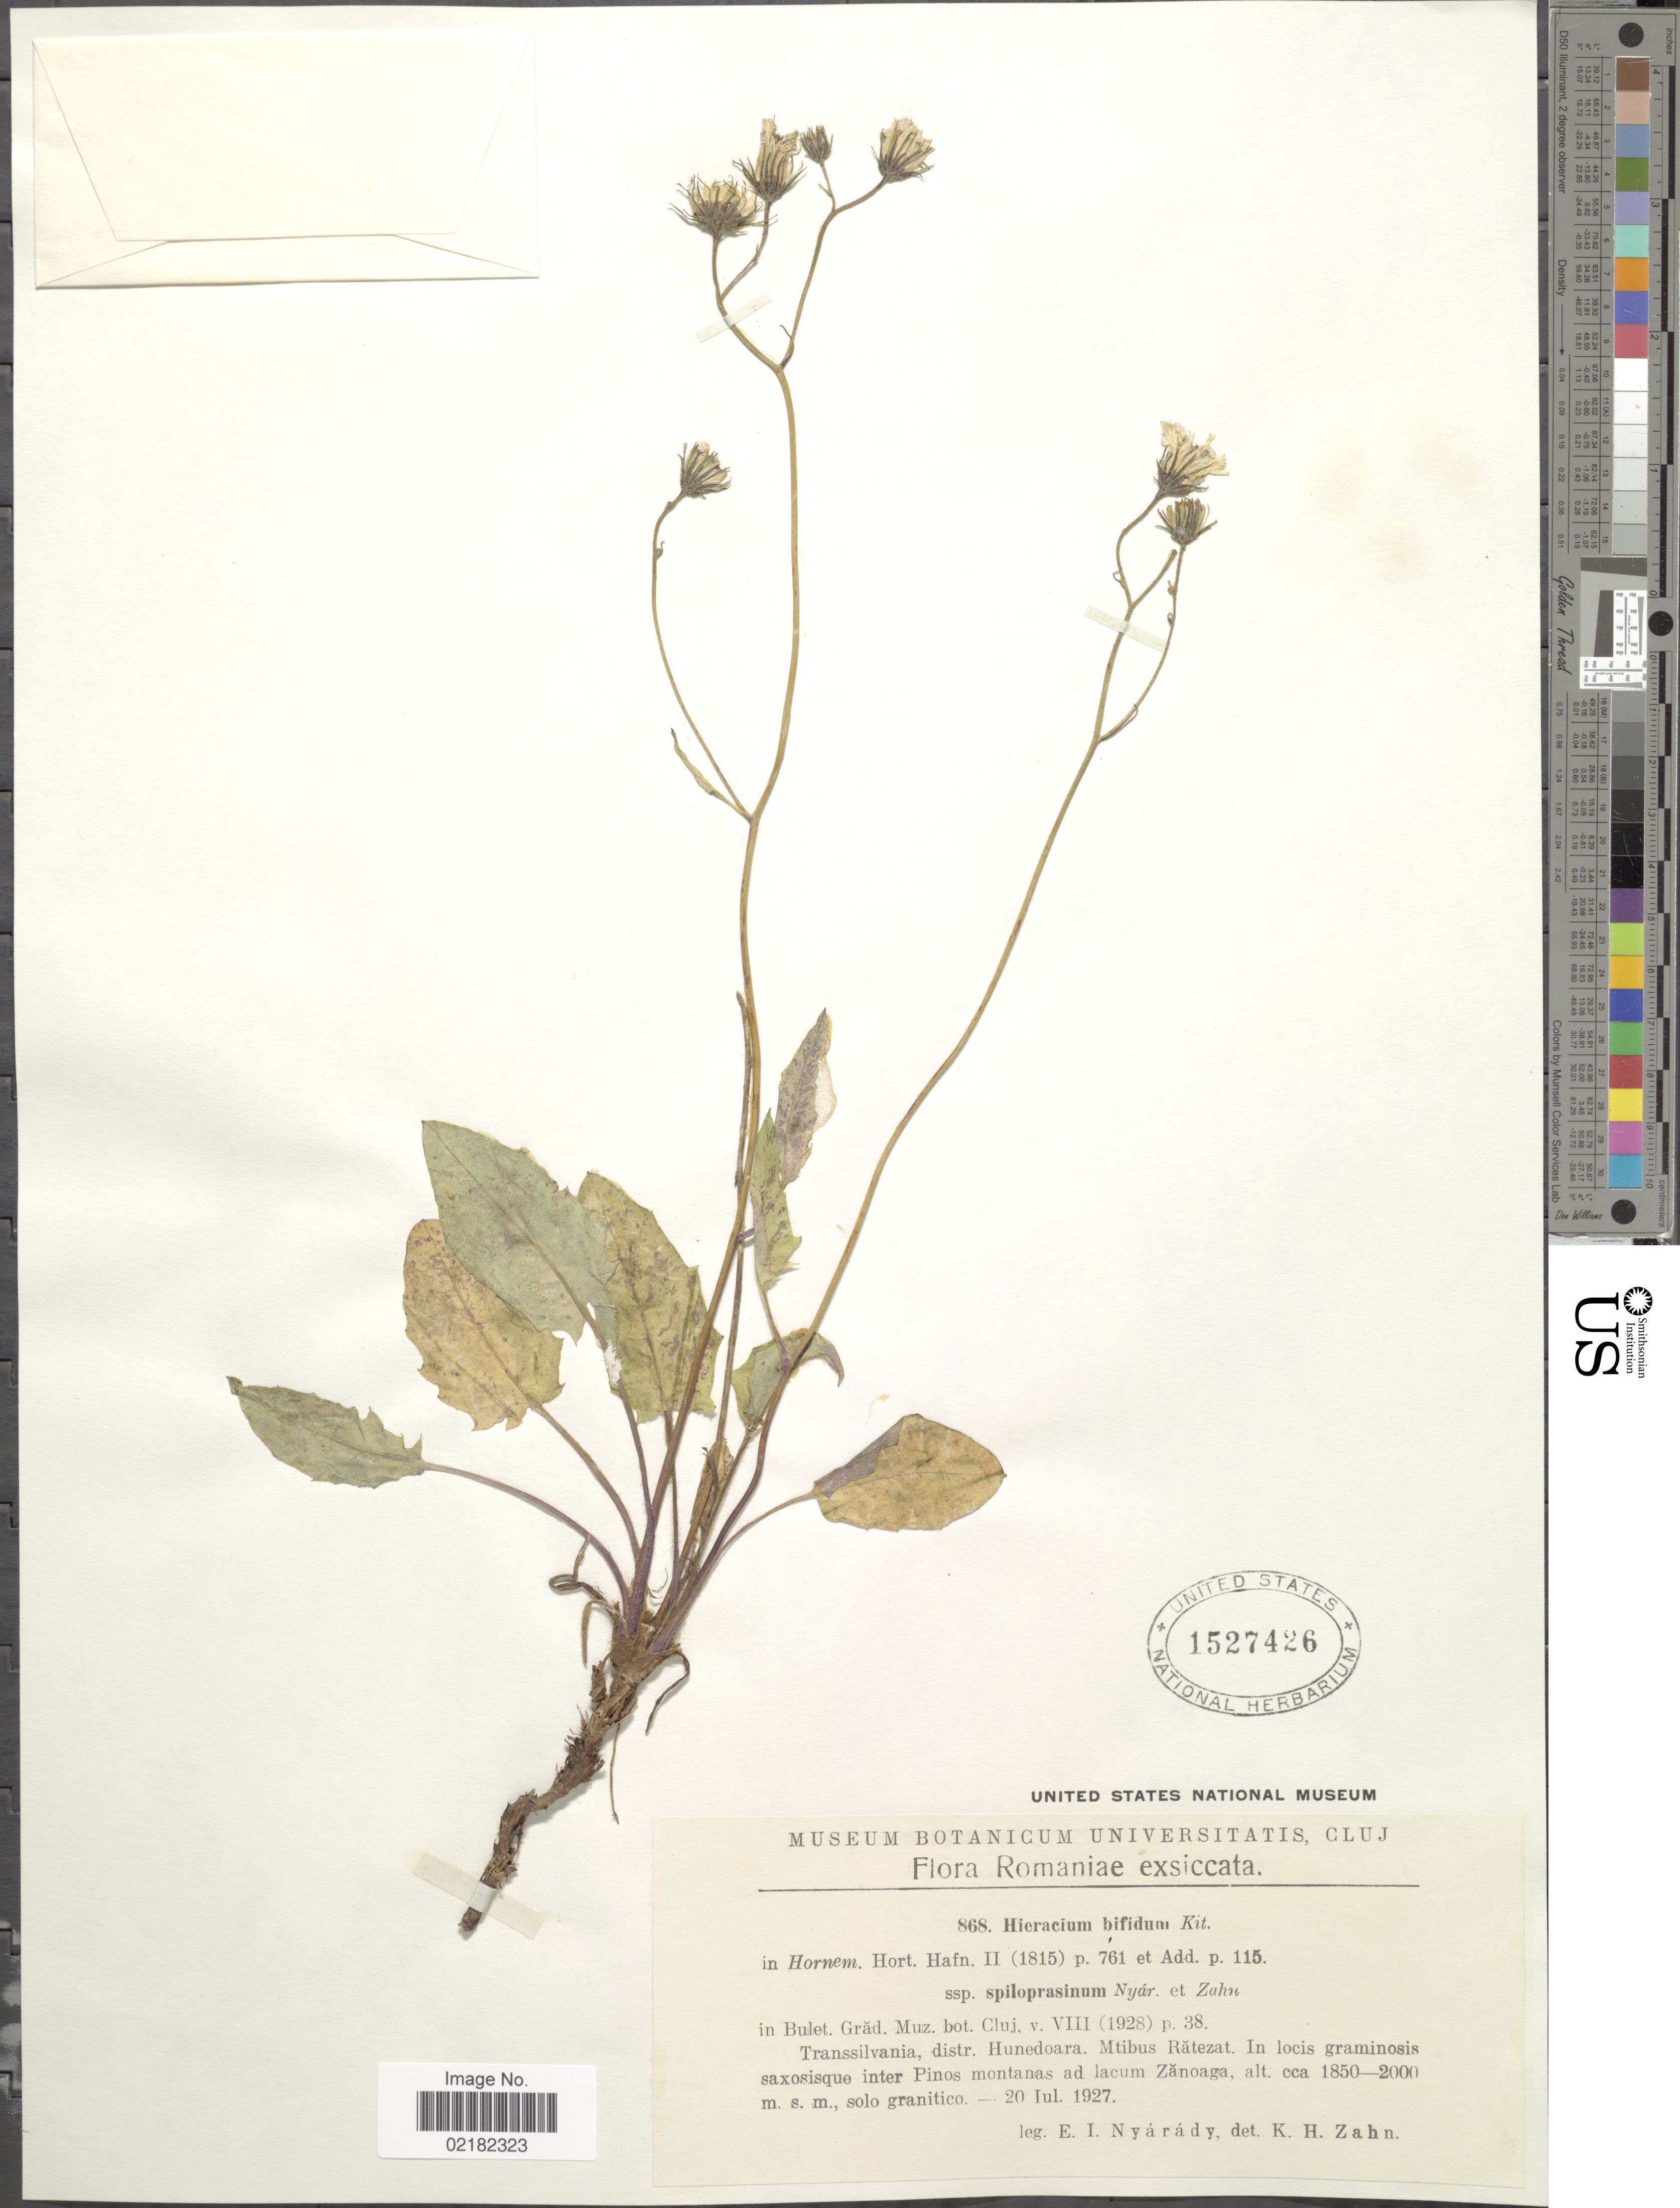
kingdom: Plantae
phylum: Tracheophyta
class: Magnoliopsida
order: Asterales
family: Asteraceae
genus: Hieracium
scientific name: Hieracium bifidum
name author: Hornem.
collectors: E. Nyárády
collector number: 868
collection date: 1927-07-20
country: Romania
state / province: Hunedoara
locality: Transsilvania, Mtibus Ratezat, in locis graminosis saxosisque inter Pinos montanas ad lacum Zanoaga.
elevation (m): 1850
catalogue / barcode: US 1527426